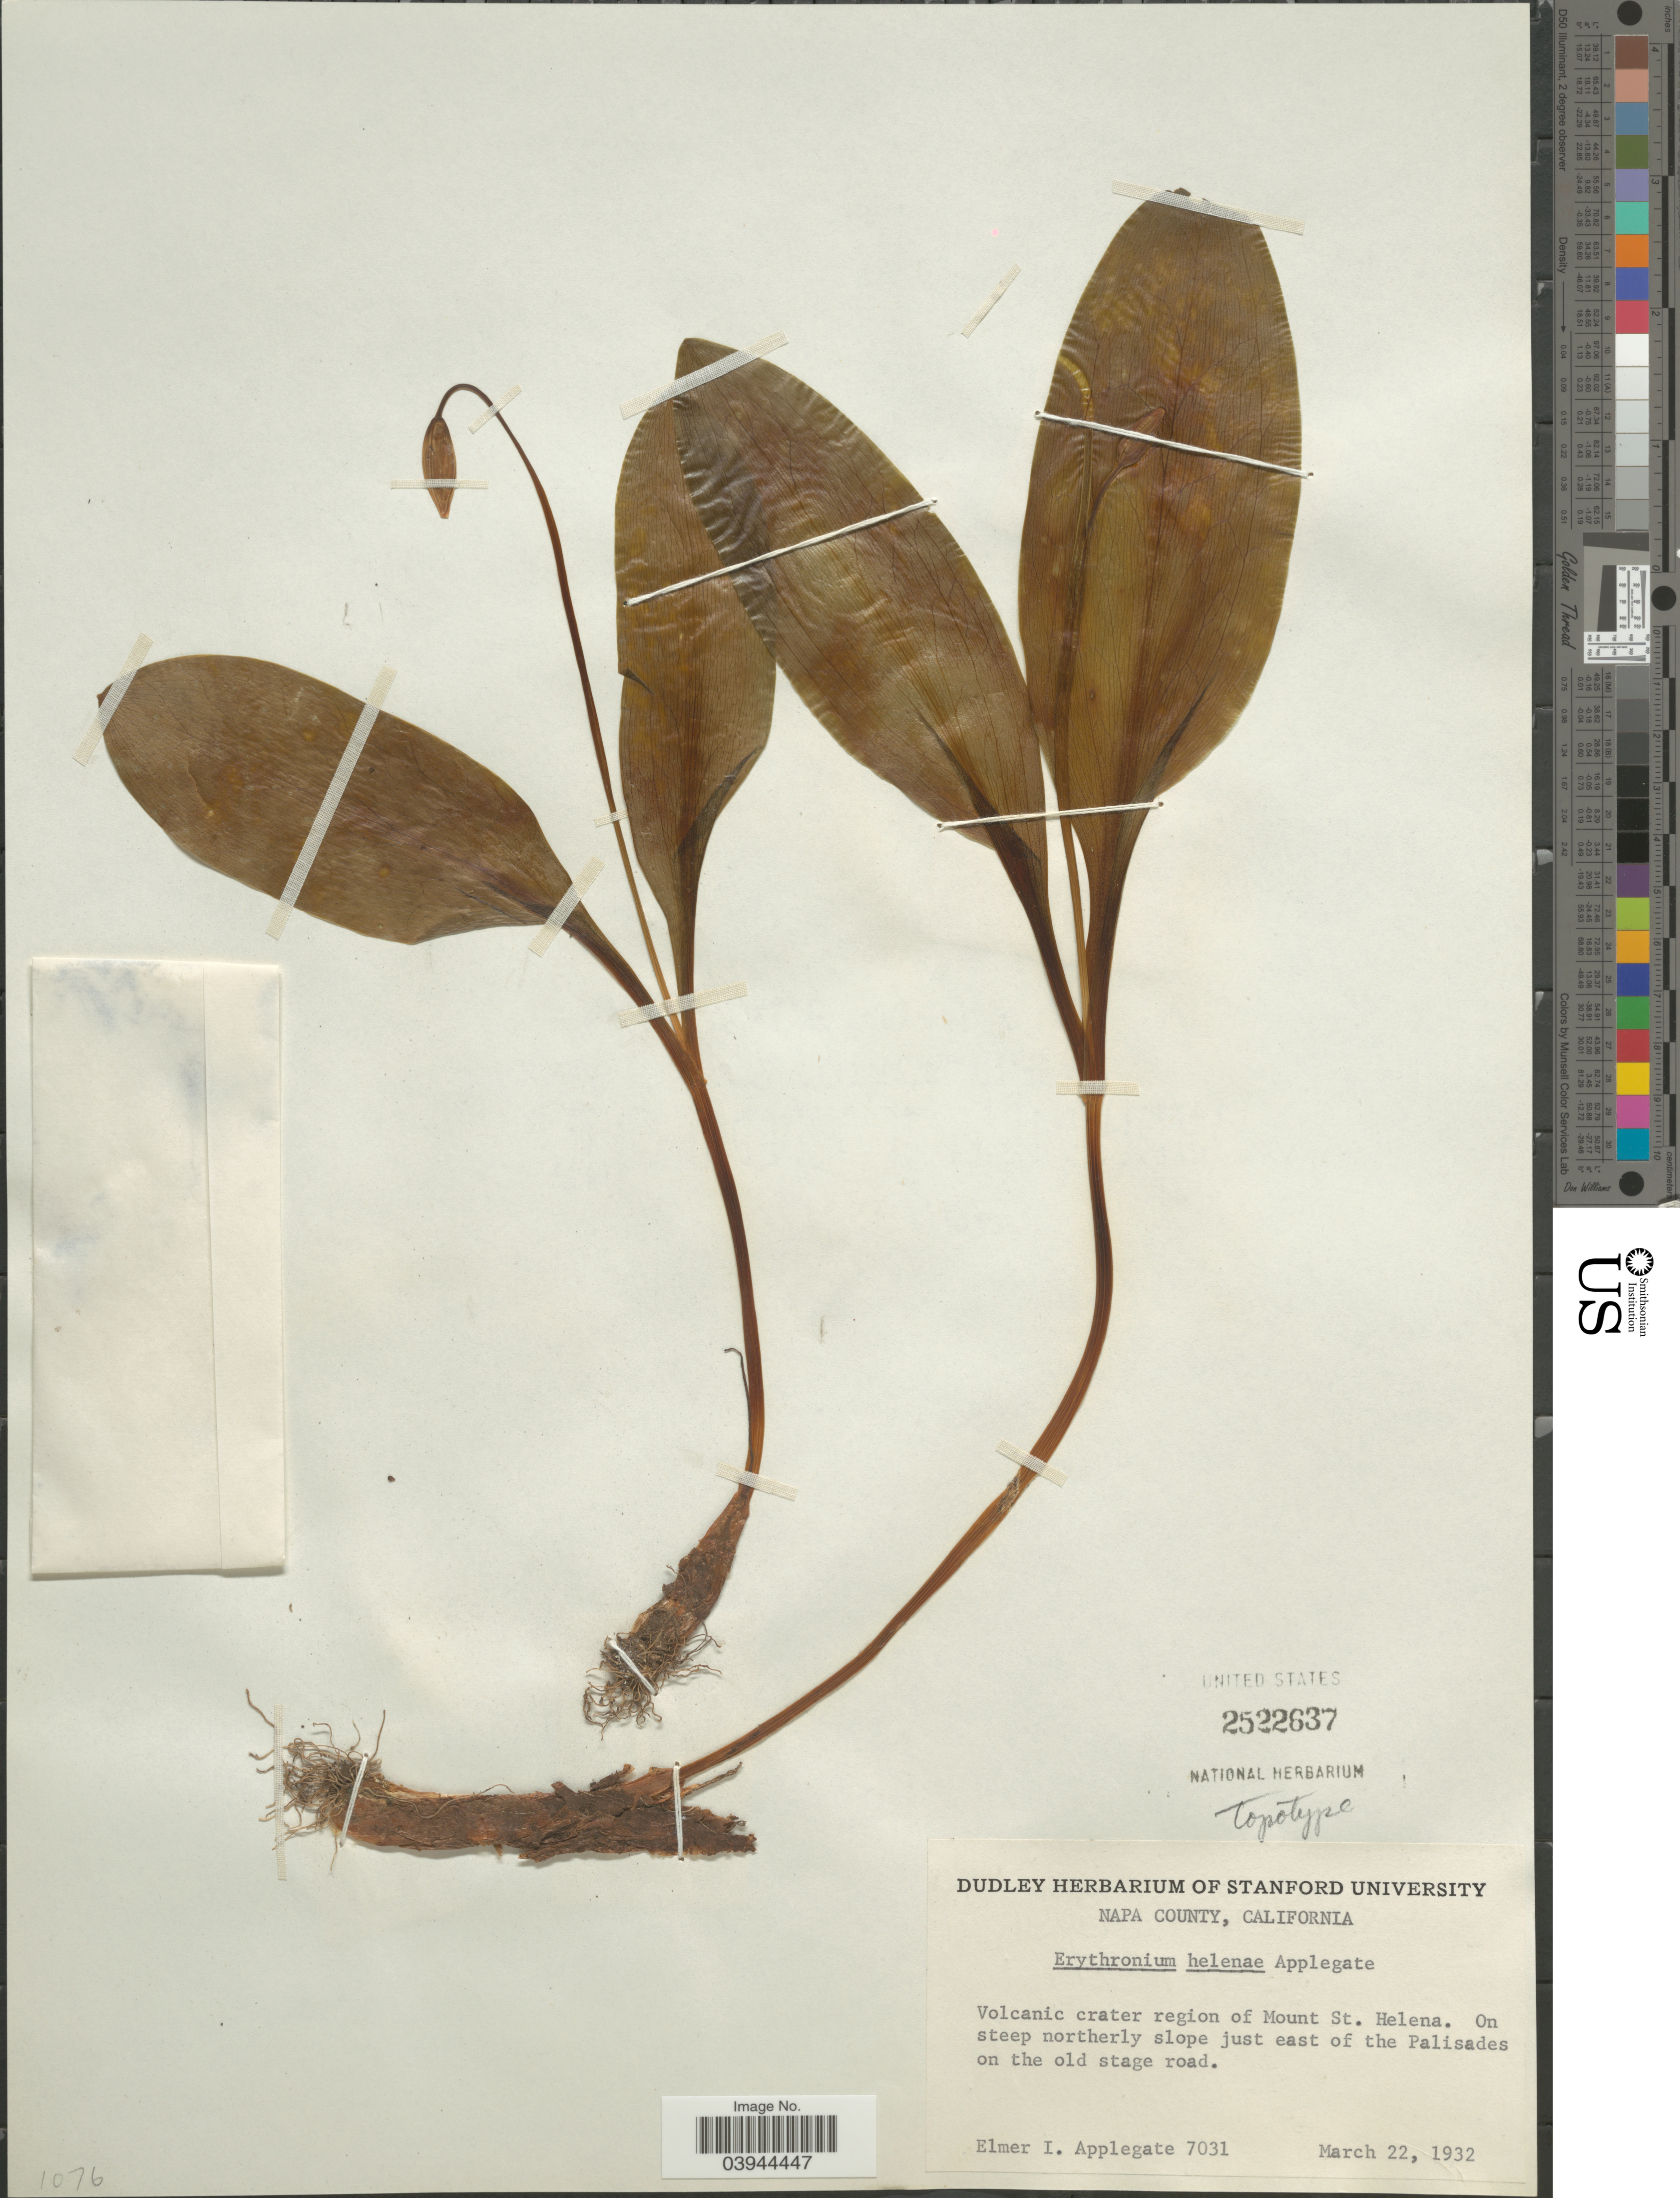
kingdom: Plantae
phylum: Tracheophyta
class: Liliopsida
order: Liliales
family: Liliaceae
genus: Erythronium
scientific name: Erythronium helenae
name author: Applegate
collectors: E. I. Applegate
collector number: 7031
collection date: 1932-03-22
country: United States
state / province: California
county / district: Napa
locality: Napa County. Volcanic crater region of Mount St. Helena. On steep northerly slope just east of the Palisades on the old stage road.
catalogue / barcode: US 2522637